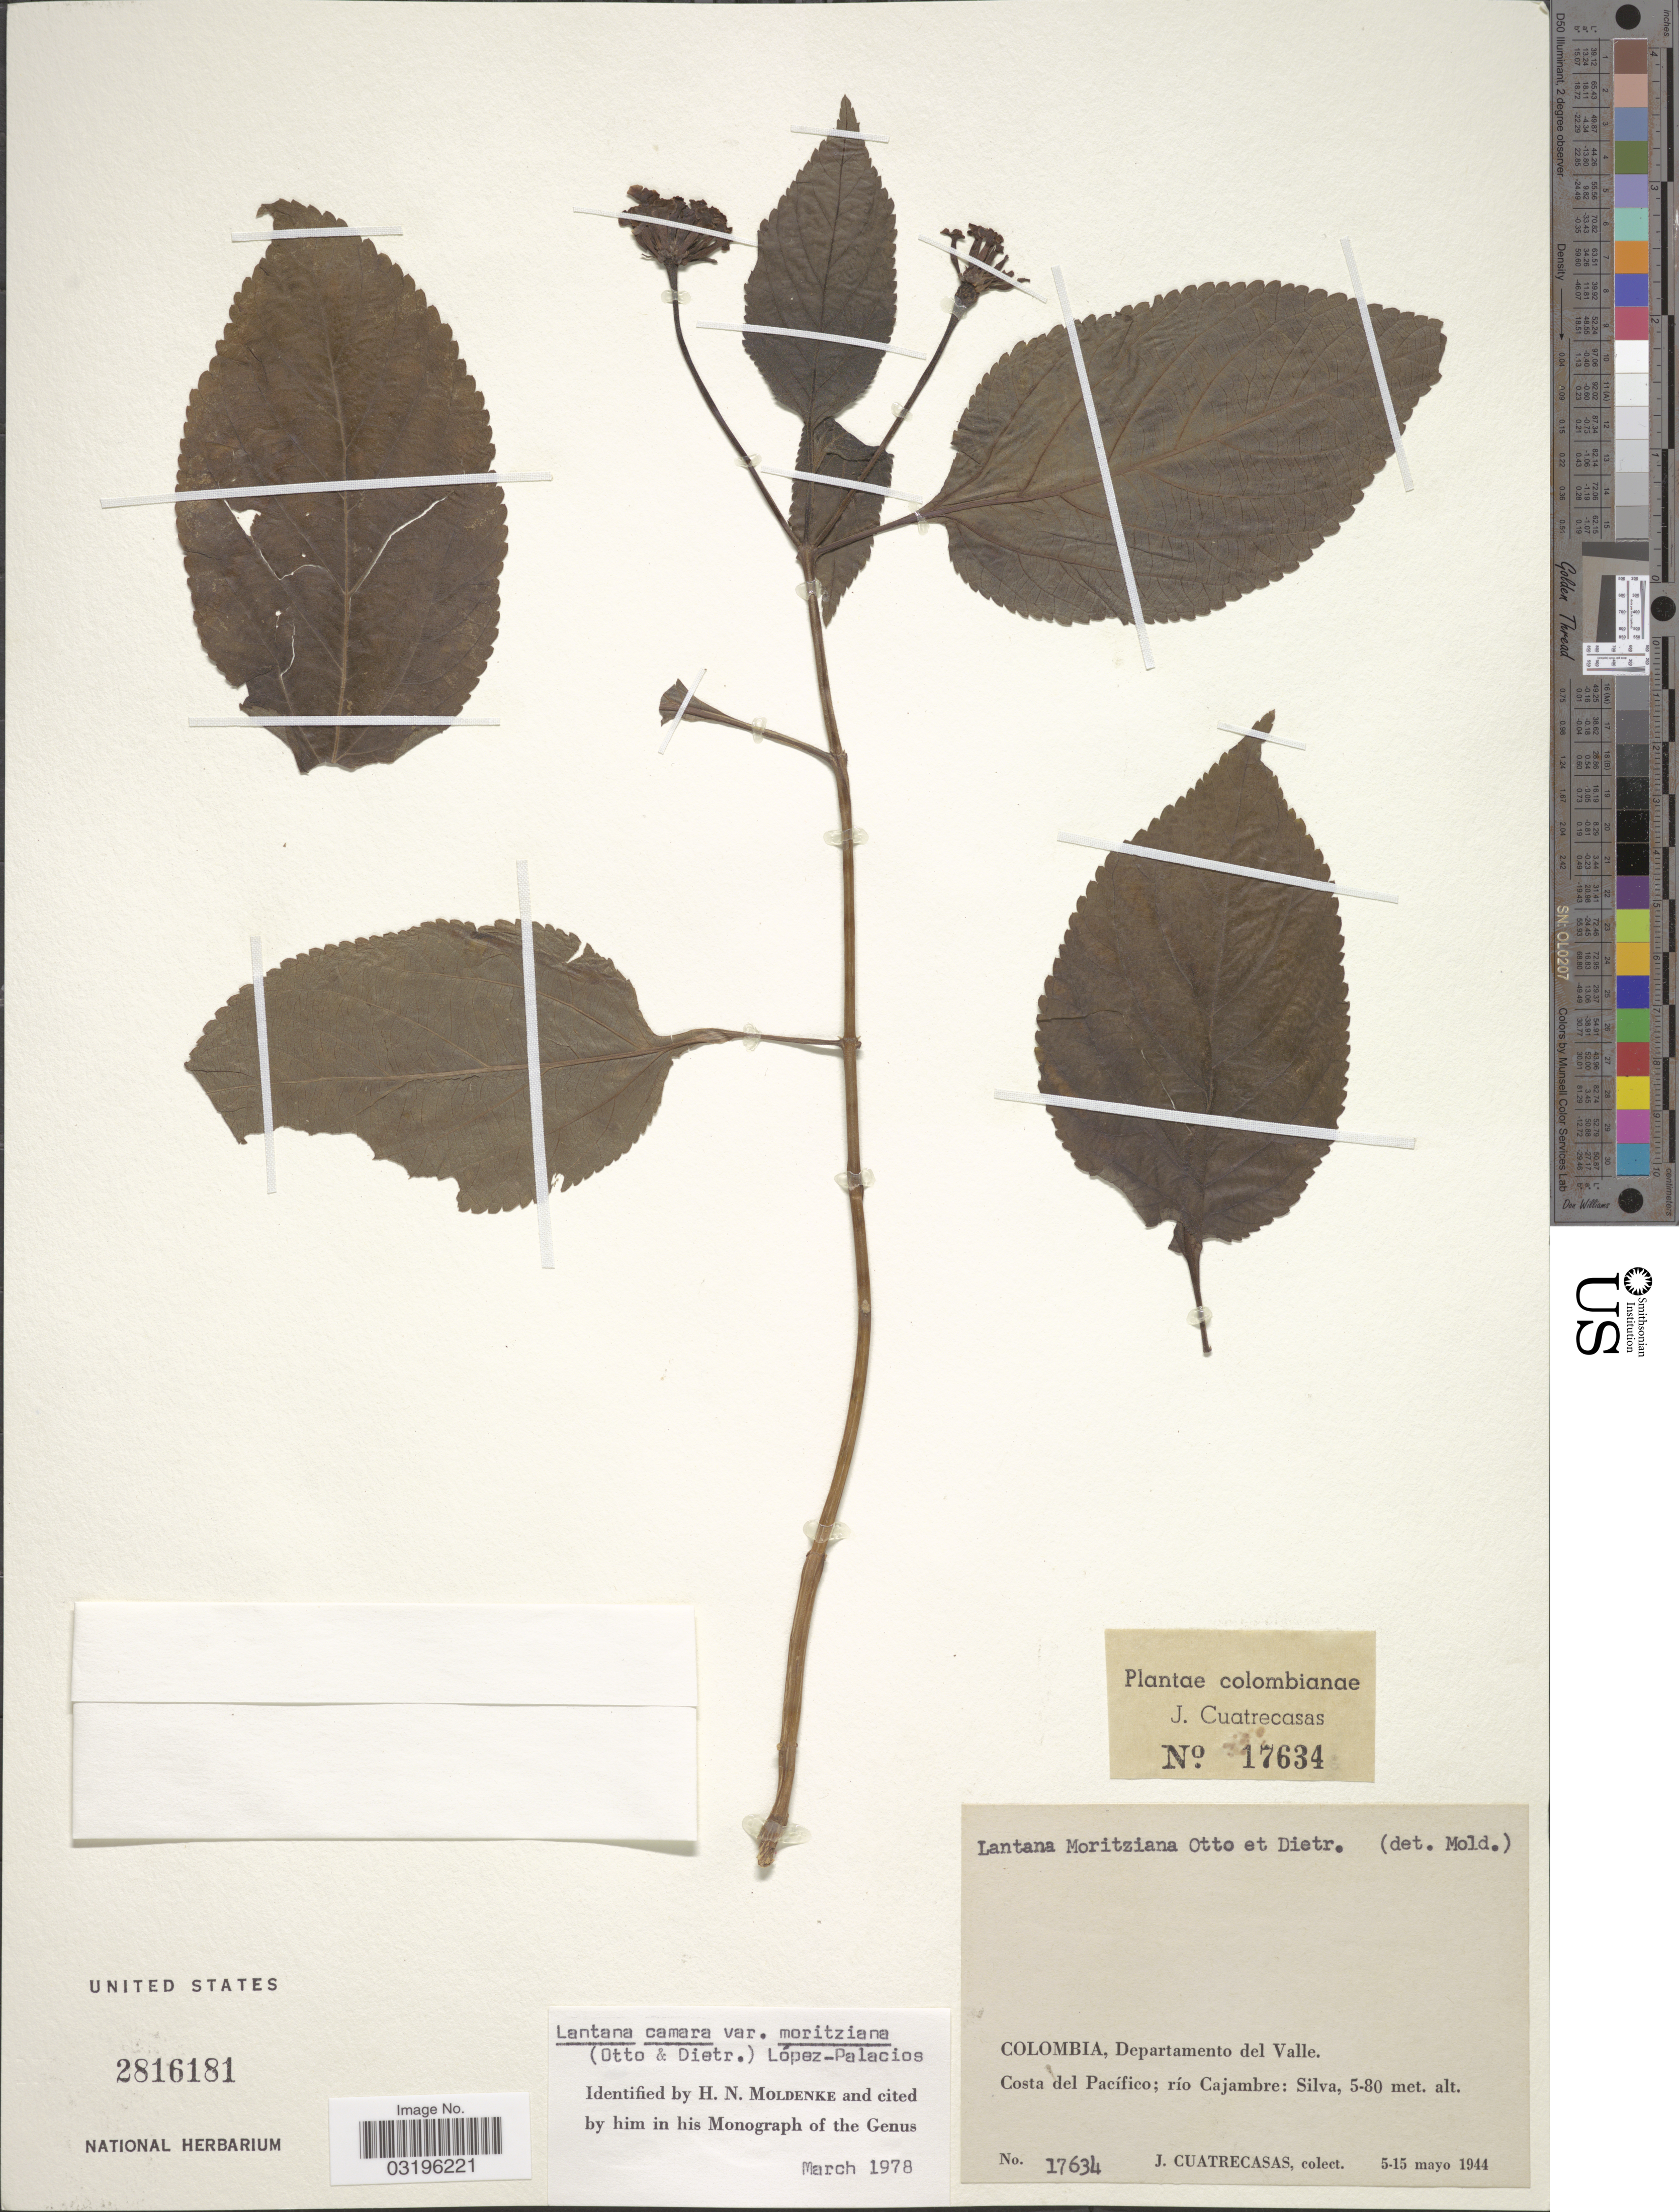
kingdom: Plantae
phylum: Tracheophyta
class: Magnoliopsida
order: Lamiales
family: Verbenaceae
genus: Lantana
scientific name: Lantana camara var. moritziana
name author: (Otto & A. Dietr.) López-Pal.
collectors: J. Cuatrecasas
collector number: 17634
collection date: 1944-05-05/1944-05-15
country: Colombia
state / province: Valle del Cauca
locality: Departamento del Valle. Costa del Pacifico; río Cajambre: Silva.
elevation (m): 5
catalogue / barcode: US 2816181